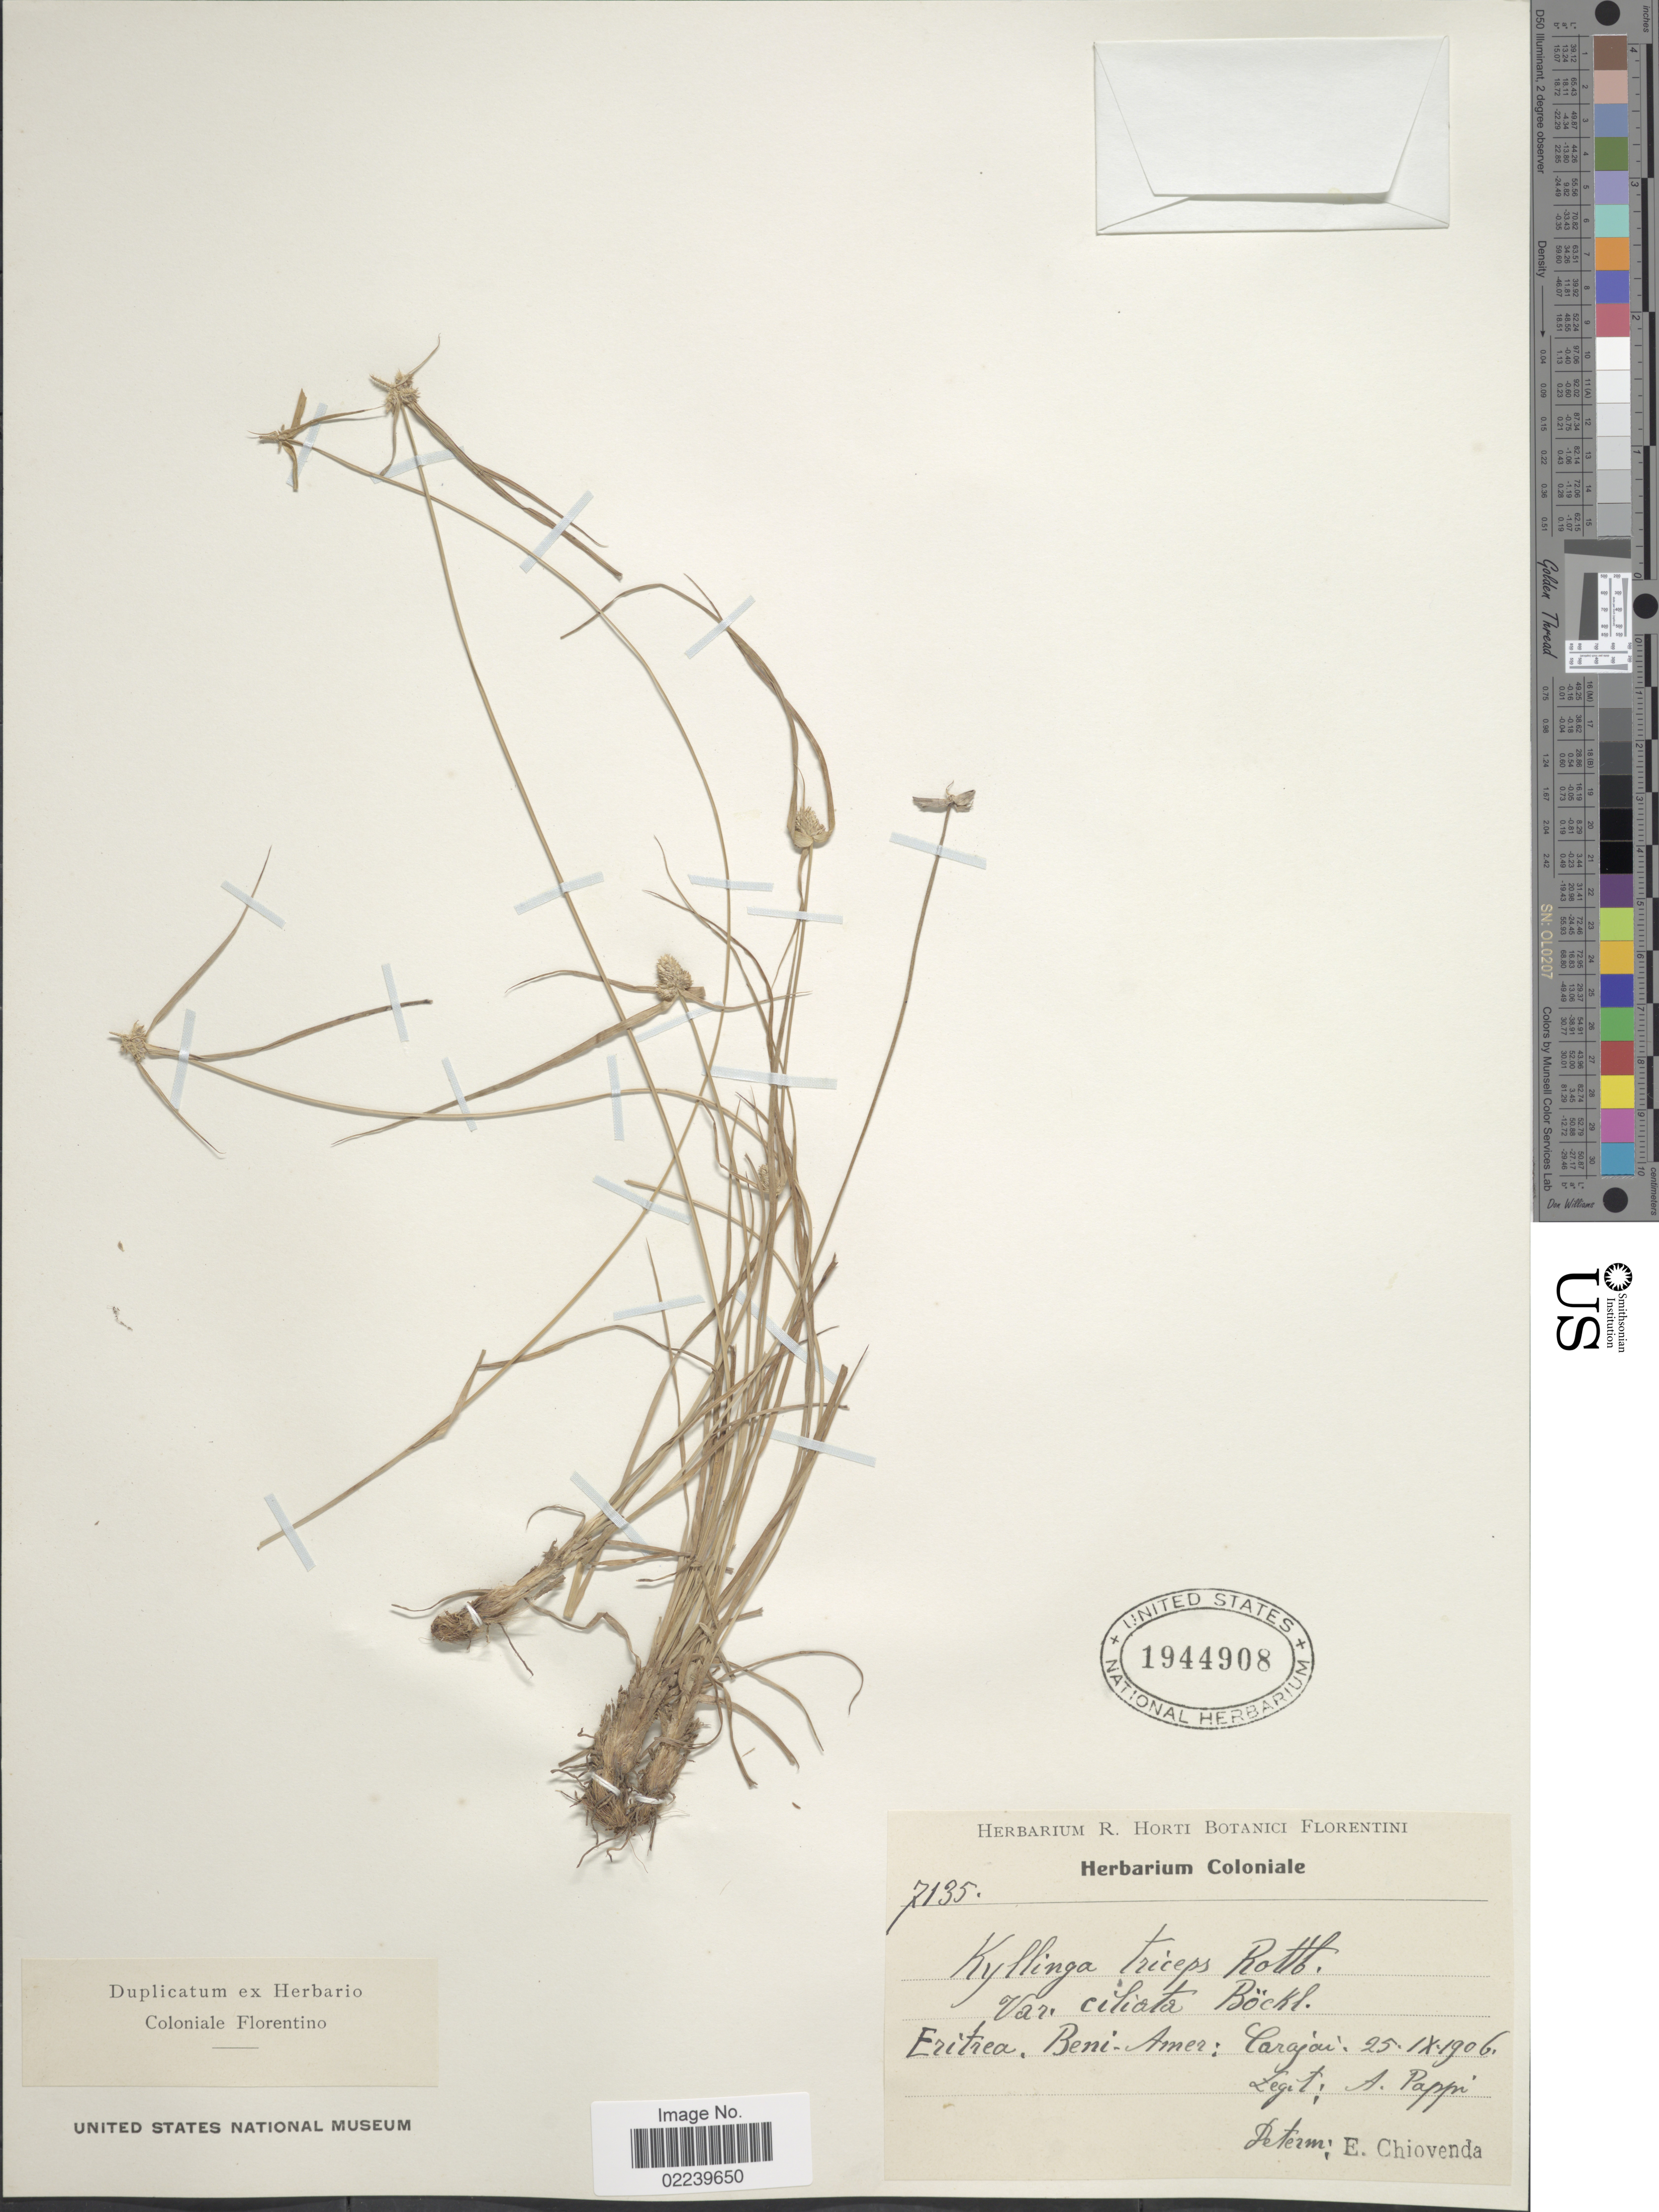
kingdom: Plantae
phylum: Tracheophyta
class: Liliopsida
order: Poales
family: Cyperaceae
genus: Cyperus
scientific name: Cyperus welwitschii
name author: (Ridl.)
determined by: Strong, M. T., (US), Smithsonian Institution - National Museum of Natural History (UNITED STATES)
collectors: A. Pappi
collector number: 7135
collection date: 1906-09-25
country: Eritrea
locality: Beni-Amer.: Carajai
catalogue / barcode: US 1944908